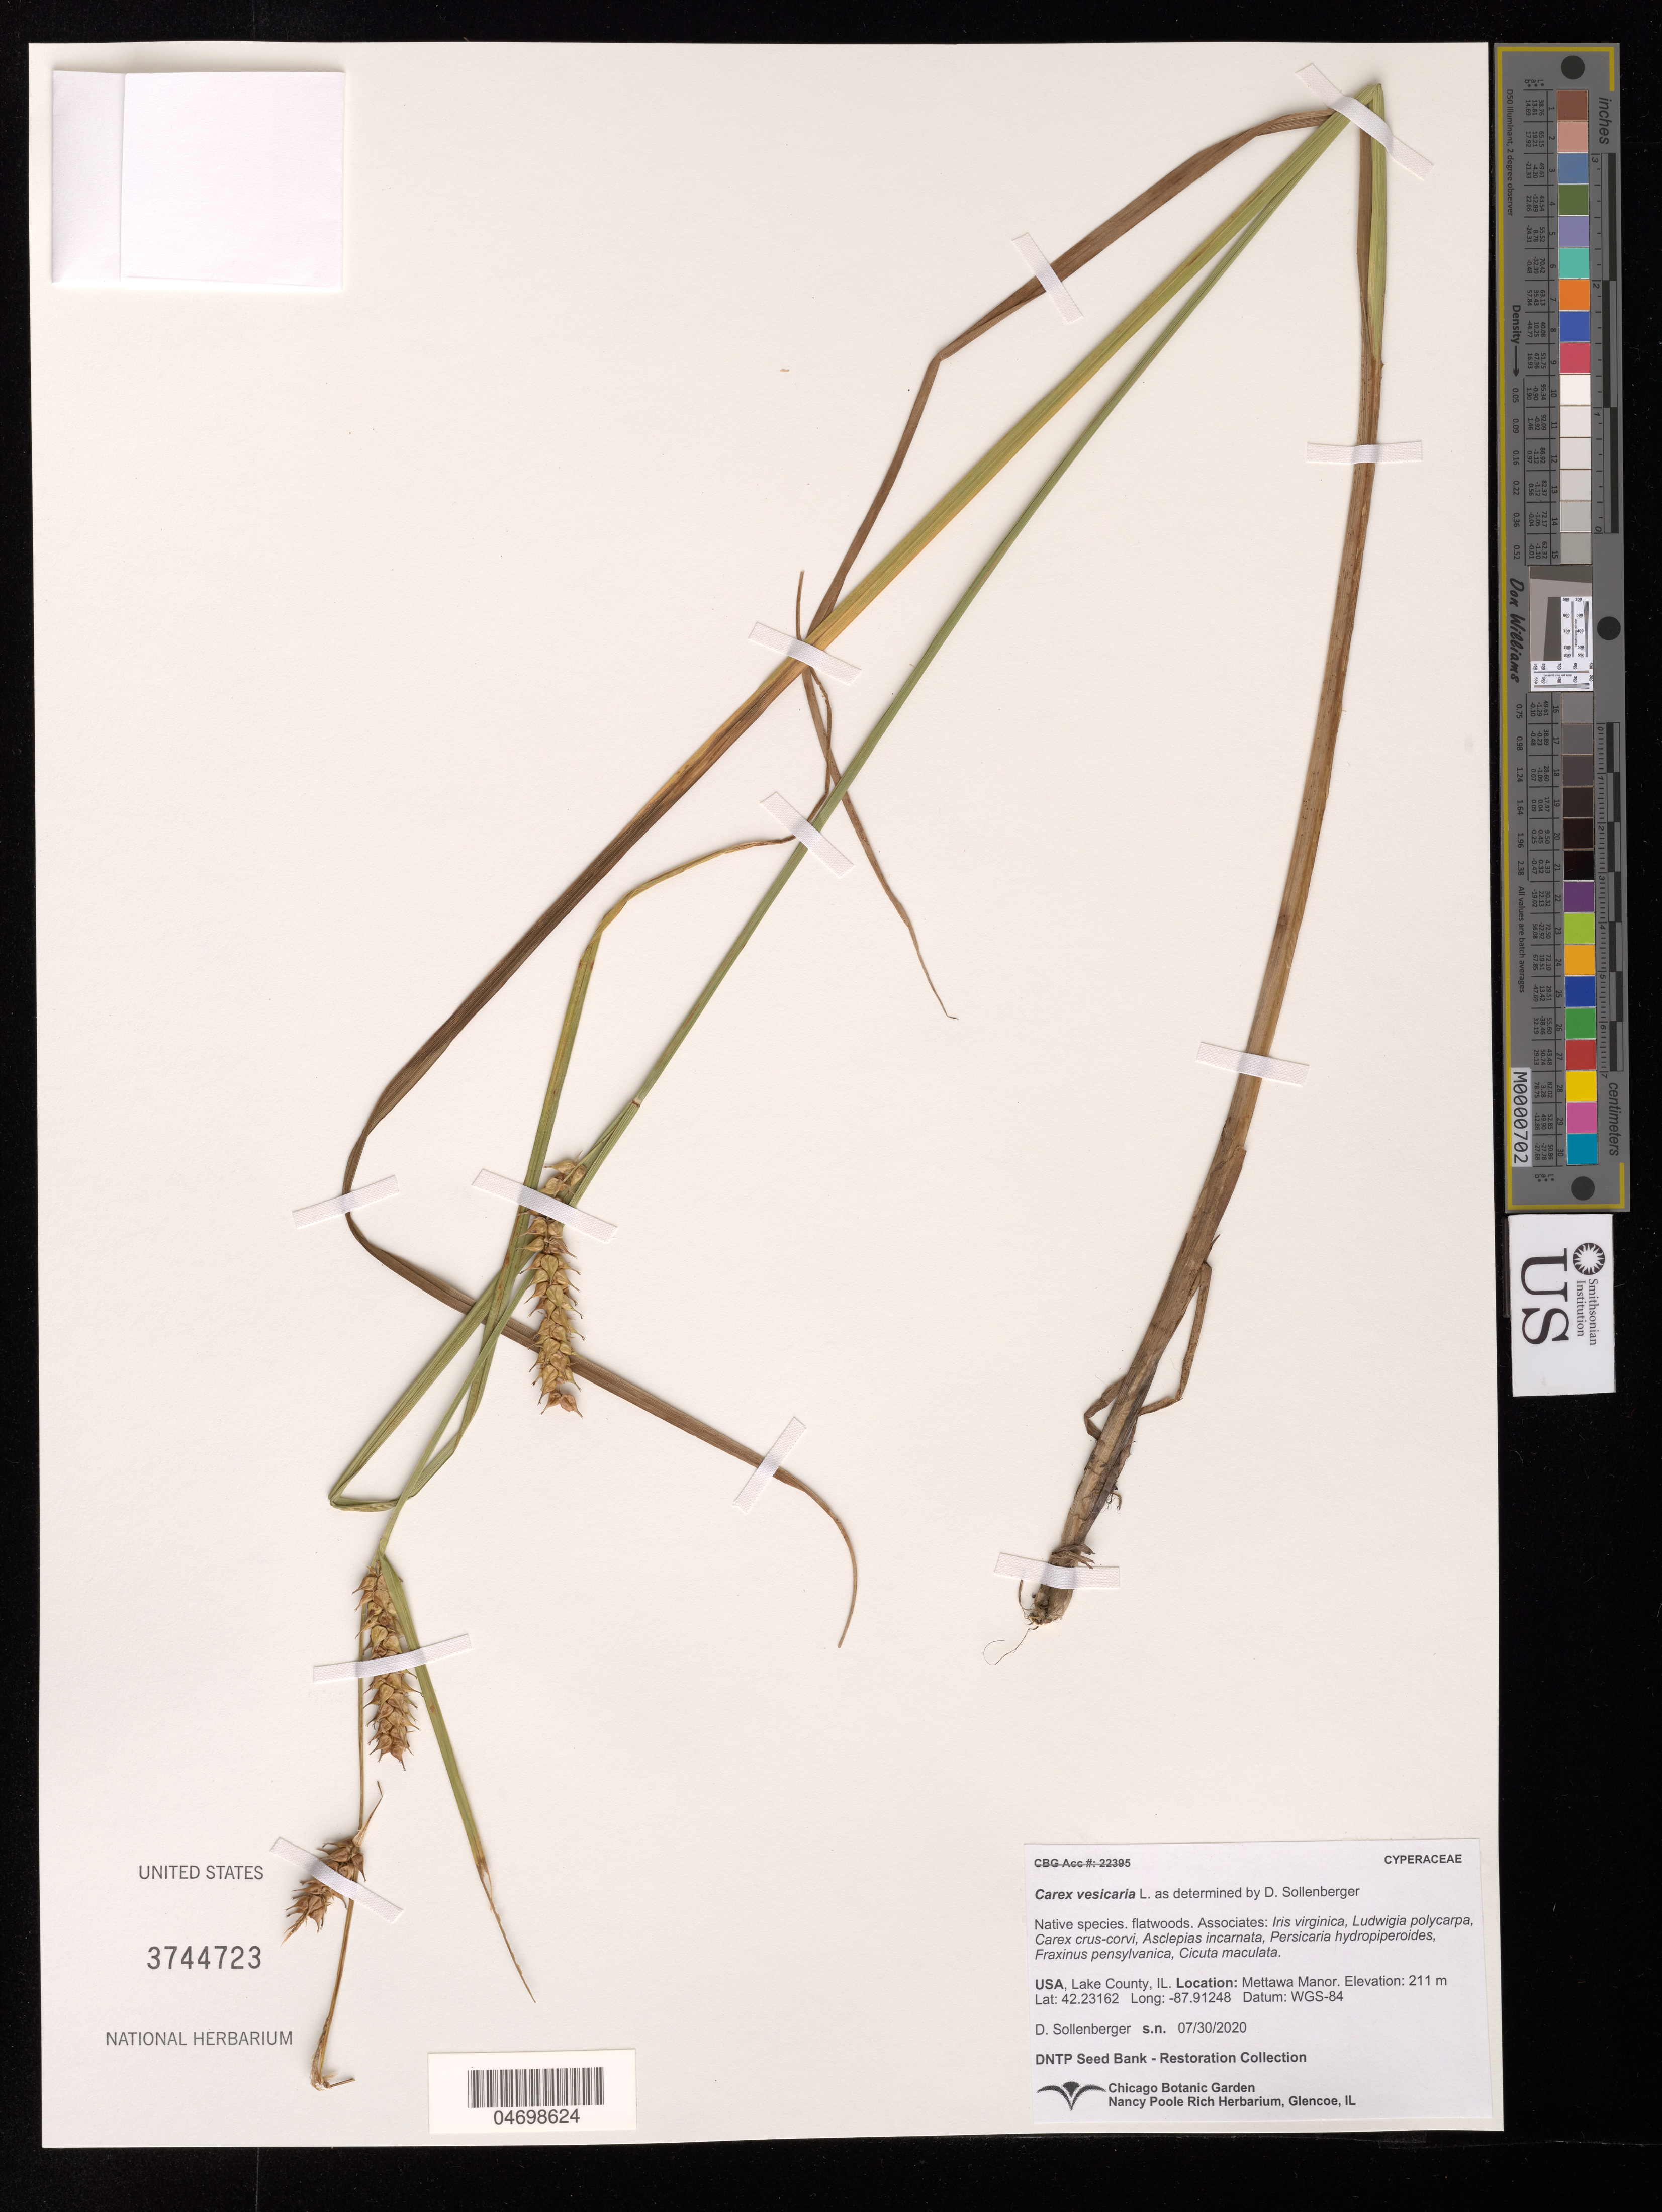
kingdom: Plantae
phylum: Tracheophyta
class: Liliopsida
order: Poales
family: Cyperaceae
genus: Carex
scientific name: Carex vesicaria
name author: L.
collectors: D. Sollenberger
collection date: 2020-07-30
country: United States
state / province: Illinois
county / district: Lake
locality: Mettawa Manor.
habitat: Flatwoods. With Iris virginica, Carex crus-corvi, Cicuta maculata, etc.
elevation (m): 211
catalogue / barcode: US 3744723